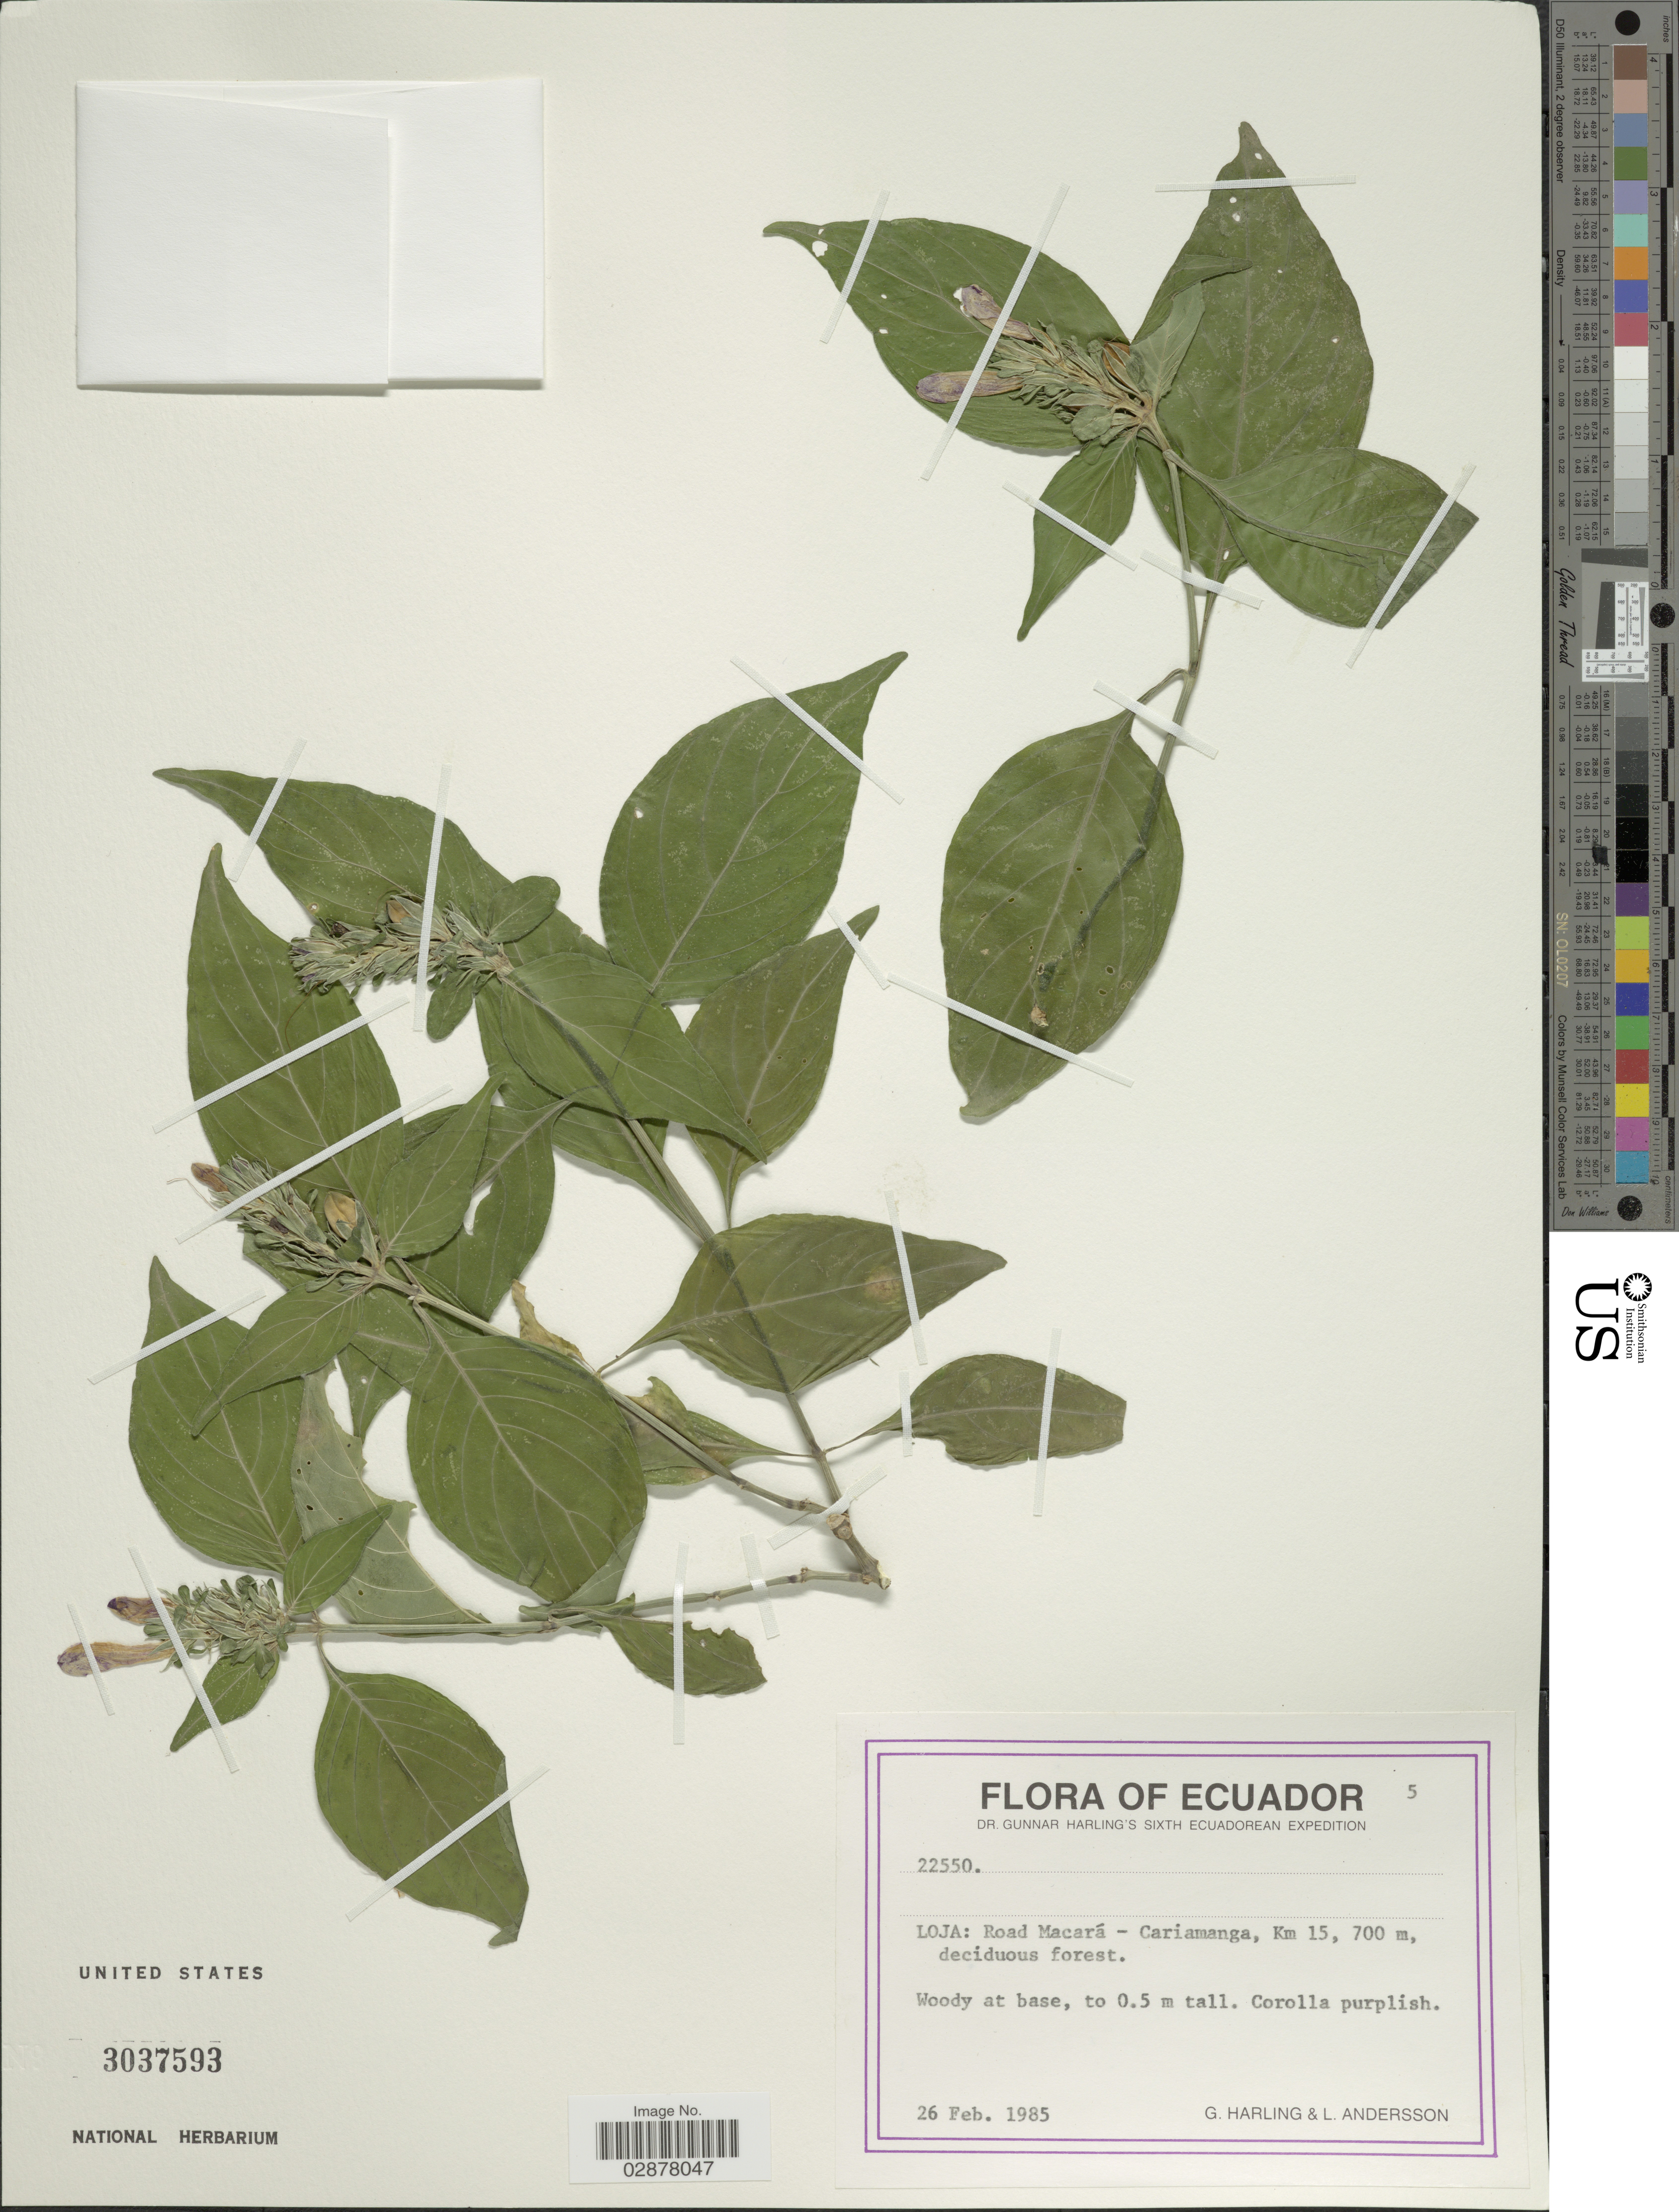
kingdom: Plantae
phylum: Tracheophyta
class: Magnoliopsida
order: Lamiales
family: Acanthaceae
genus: Justicia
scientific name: Justicia carthaginensis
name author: Jacq.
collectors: G. Harling & L. Andersson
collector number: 22550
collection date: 1985-02-26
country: Ecuador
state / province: Loja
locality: Road Macará-Cariamanga, Km15.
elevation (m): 700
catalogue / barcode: US 3037593